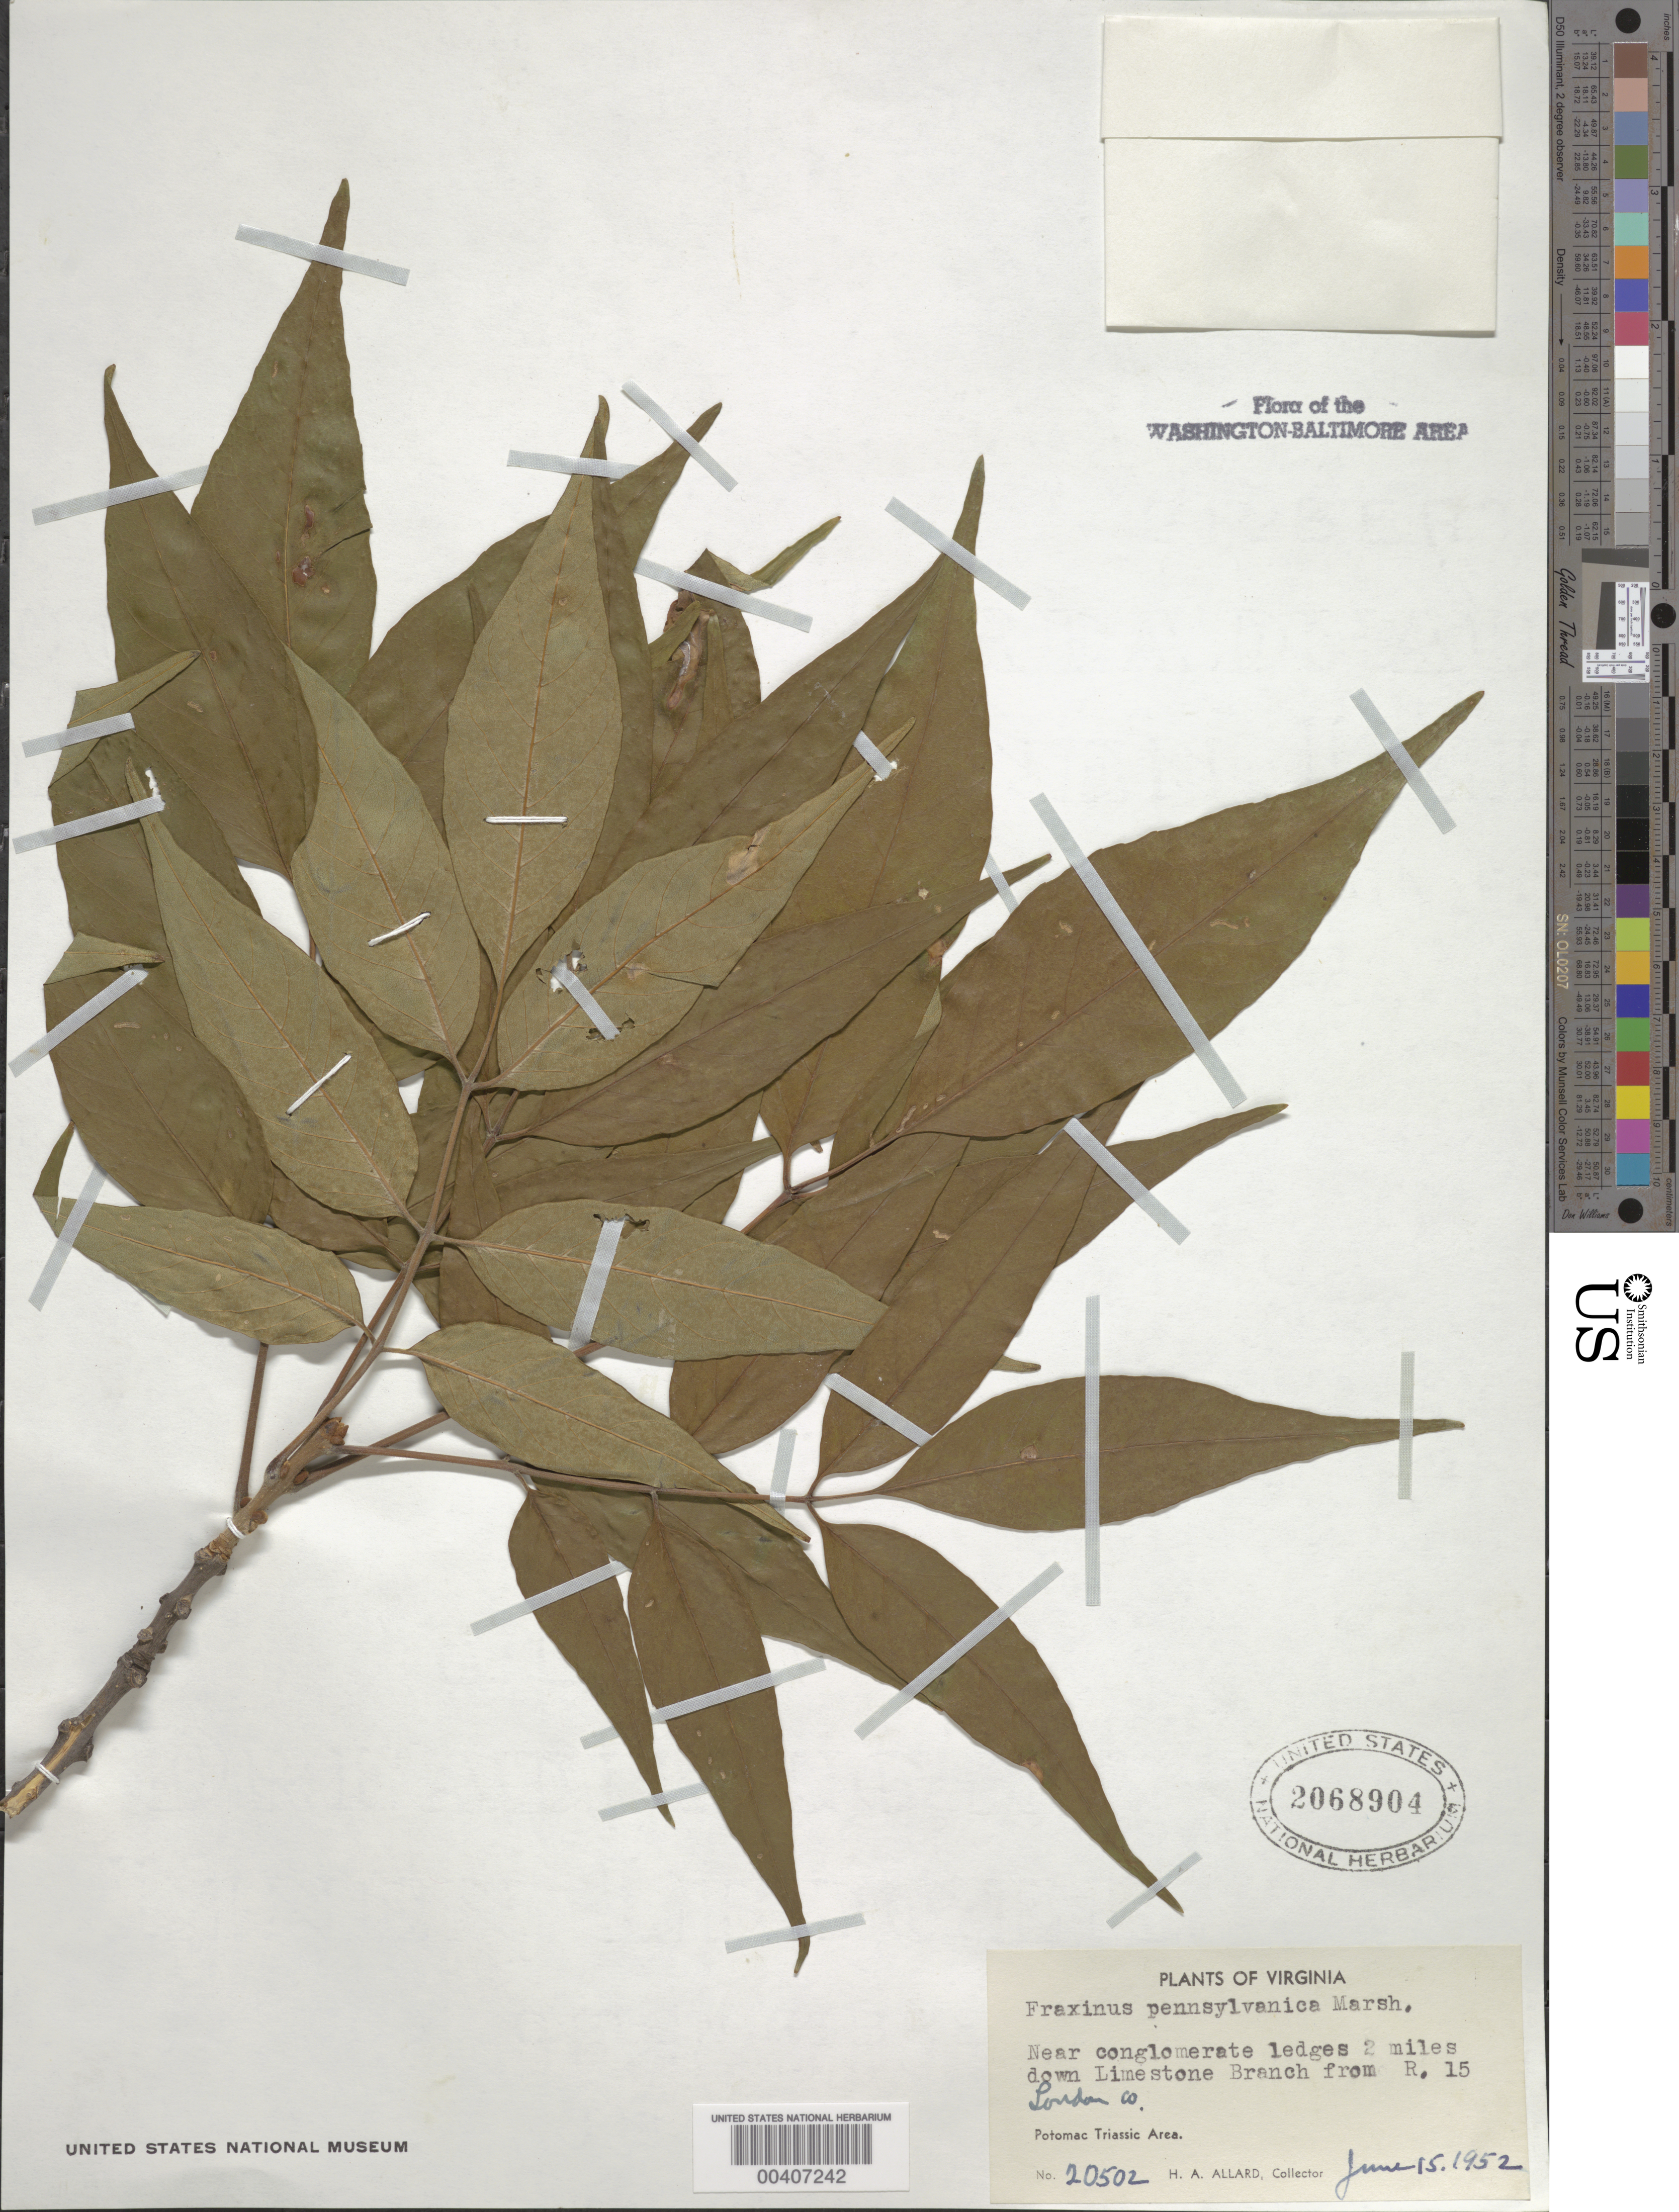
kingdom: Plantae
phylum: Tracheophyta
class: Magnoliopsida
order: Lamiales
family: Oleaceae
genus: Fraxinus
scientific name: Fraxinus pennsylvanica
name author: Marshall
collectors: H. A. Allard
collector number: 20502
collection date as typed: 15 Jun 1952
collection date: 1952-06-15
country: United States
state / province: Virginia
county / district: Loudoun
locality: Limestone Branch near Route 15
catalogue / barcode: US 2068904